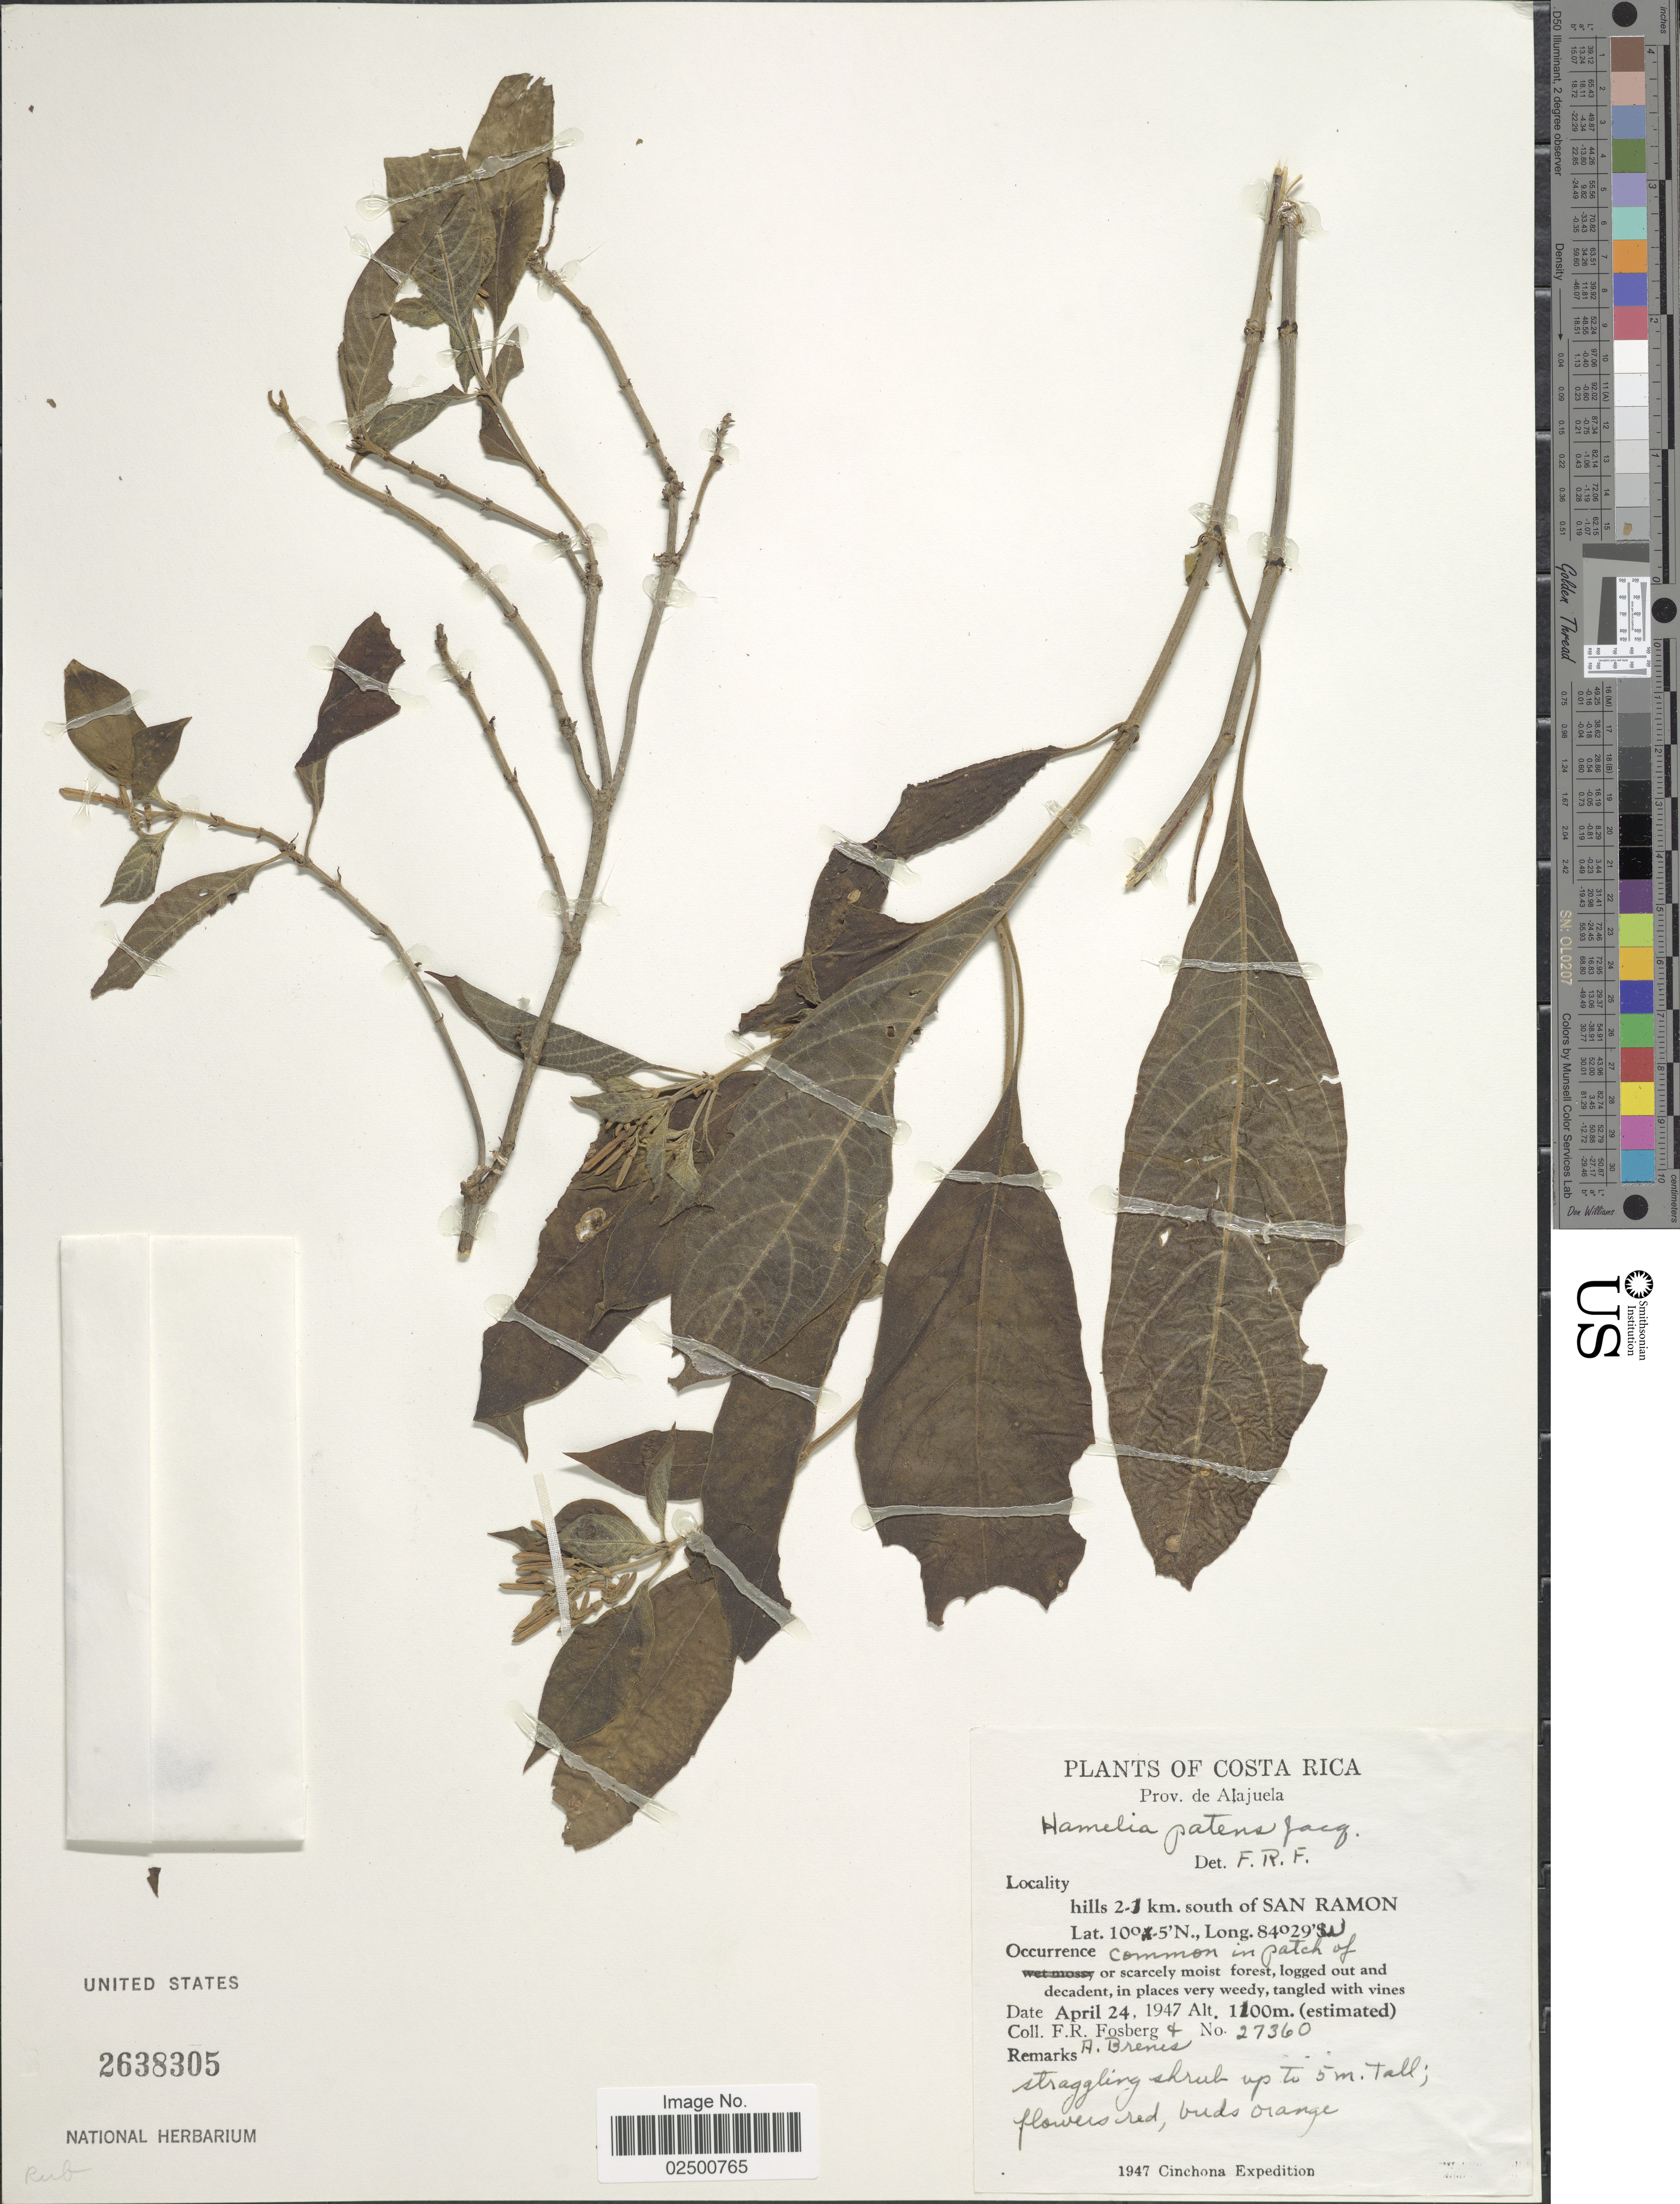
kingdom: Plantae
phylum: Tracheophyta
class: Magnoliopsida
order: Gentianales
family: Rubiaceae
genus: Hamelia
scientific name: Hamelia patens var. patens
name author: Jacq.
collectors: F. R. Fosberg & A. Brenes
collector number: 27360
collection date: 1947-04-24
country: Costa Rica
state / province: Alajuela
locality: Prov. de Alajuela, hills 2 km. south of San Ramon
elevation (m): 1100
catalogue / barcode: US 2638305